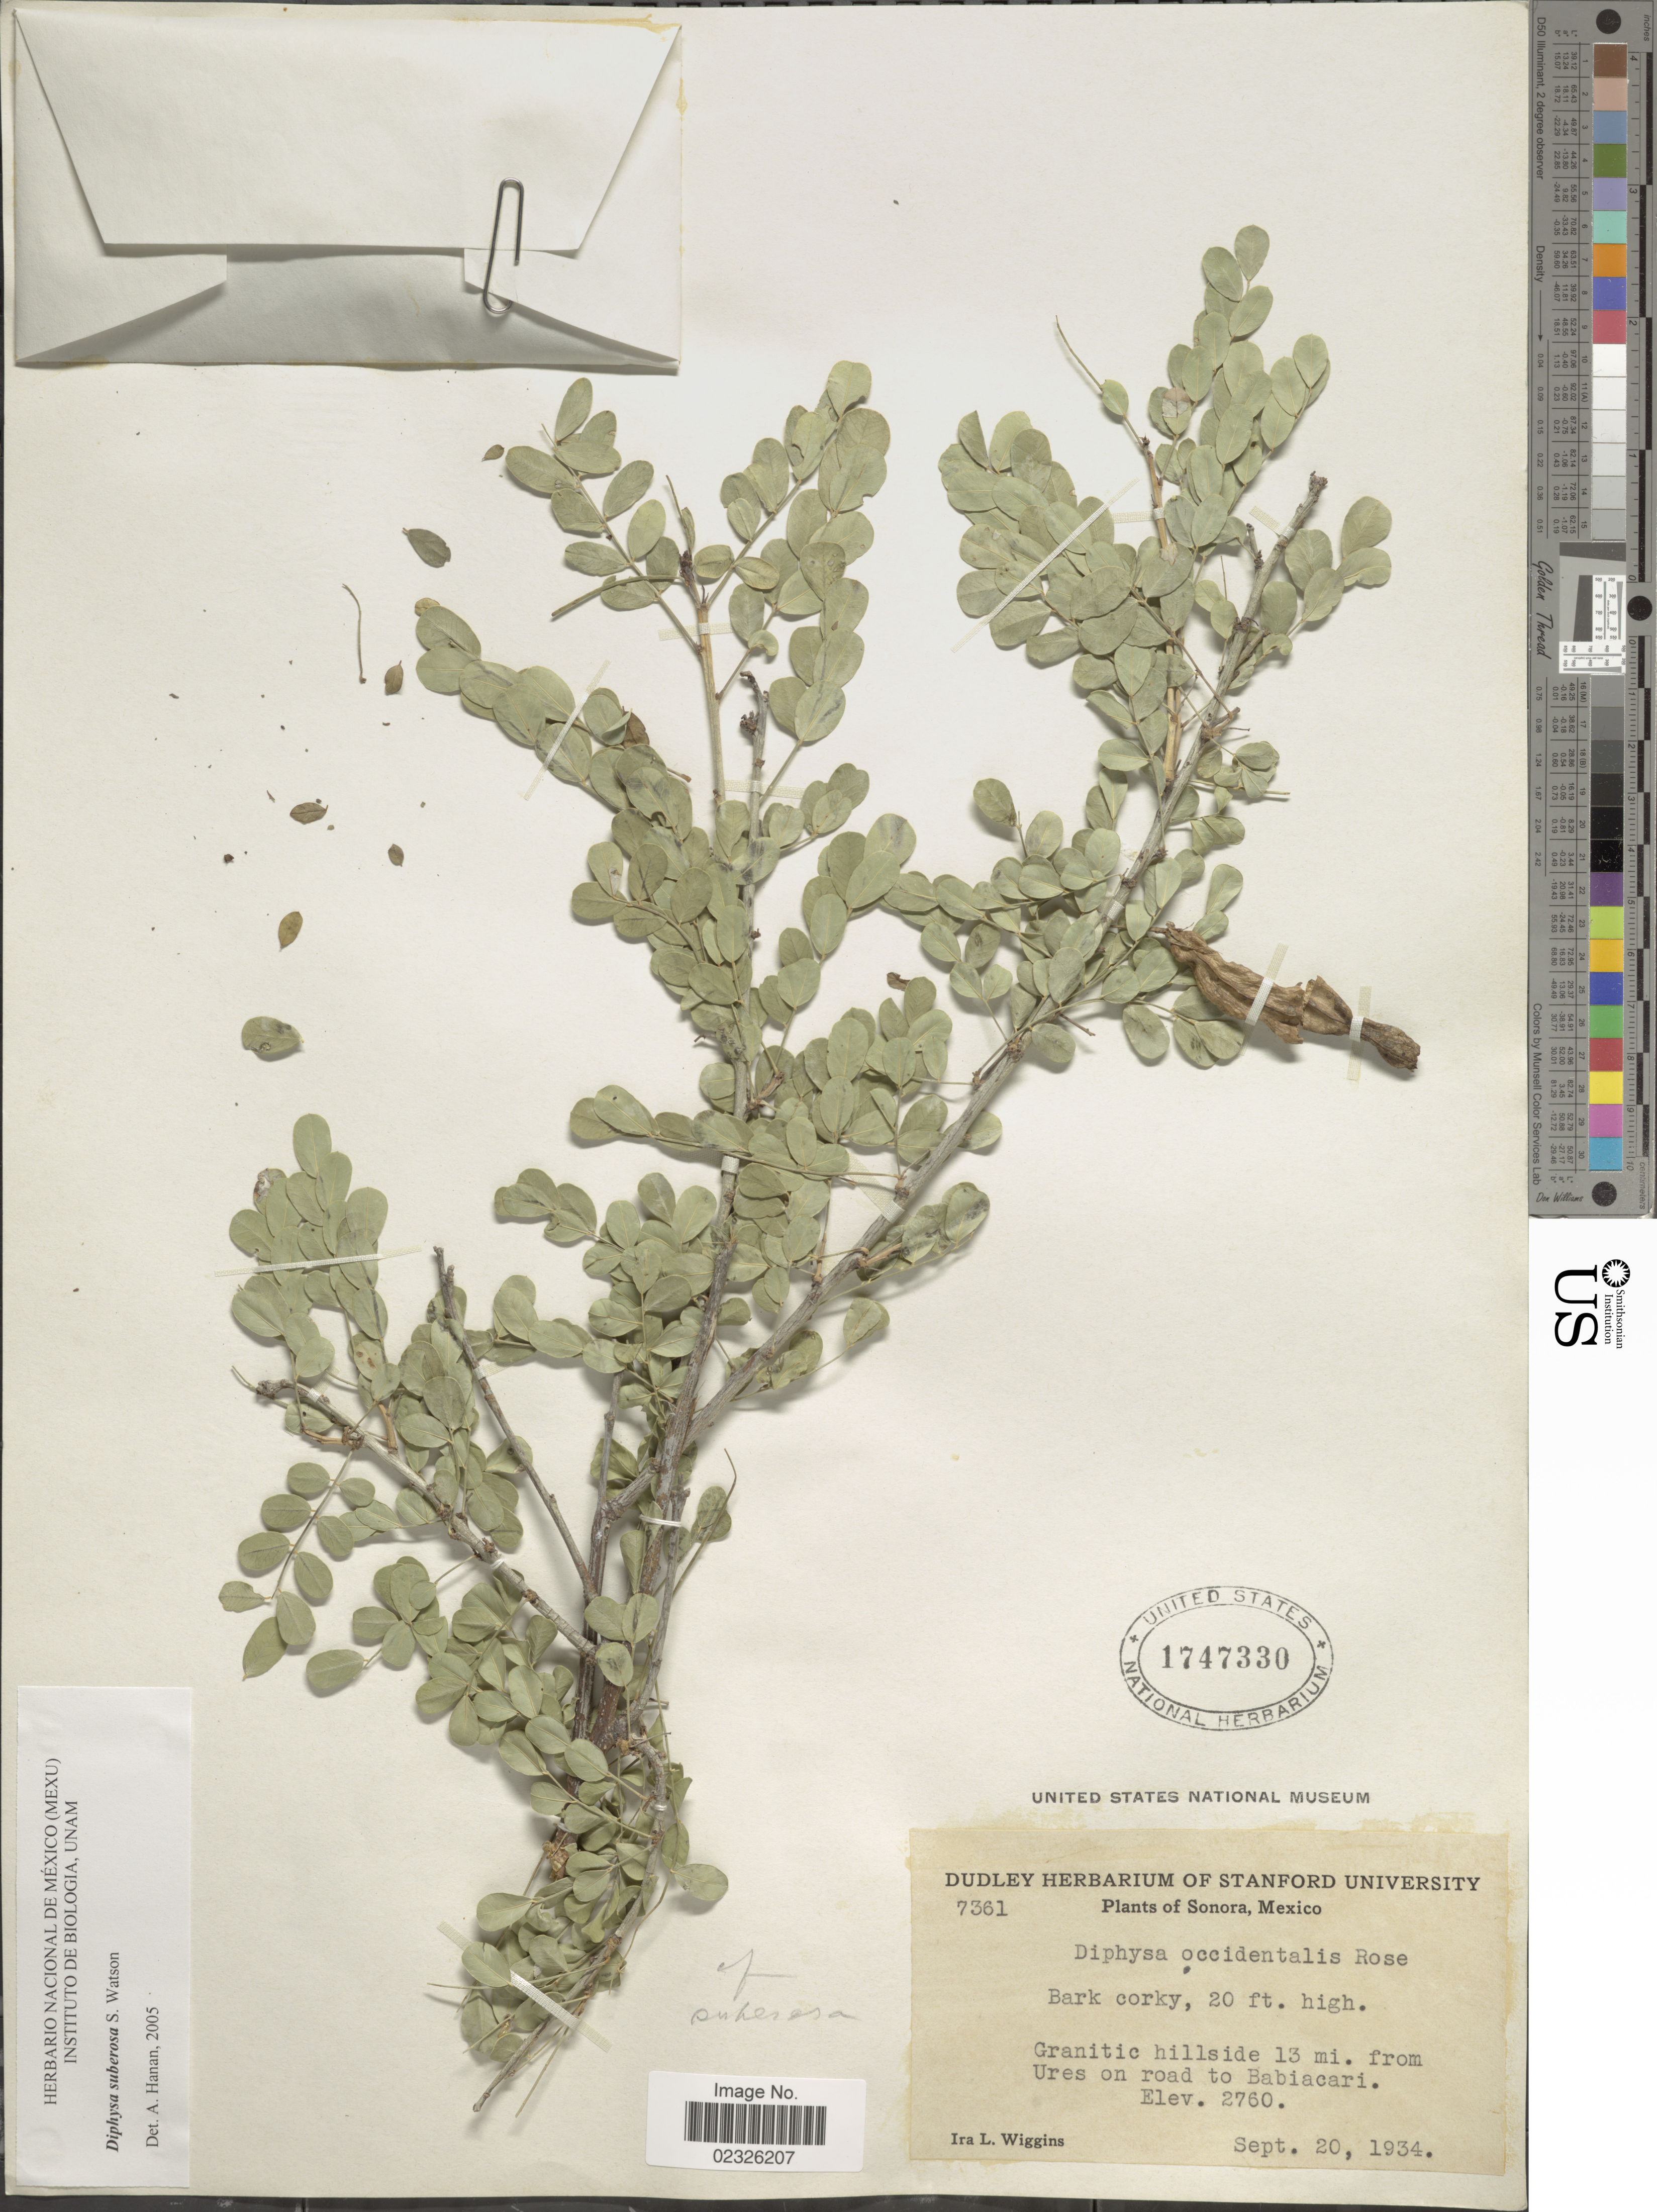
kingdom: Plantae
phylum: Tracheophyta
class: Magnoliopsida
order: Fabales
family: Fabaceae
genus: Diphysa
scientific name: Diphysa suberosa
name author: S. Watson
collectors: I. L. Wiggins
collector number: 7361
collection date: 1934-09-20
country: Mexico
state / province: Sonora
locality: Granitic hillside 13 mi. from Ures on road to Babiacari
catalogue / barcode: US 1747330